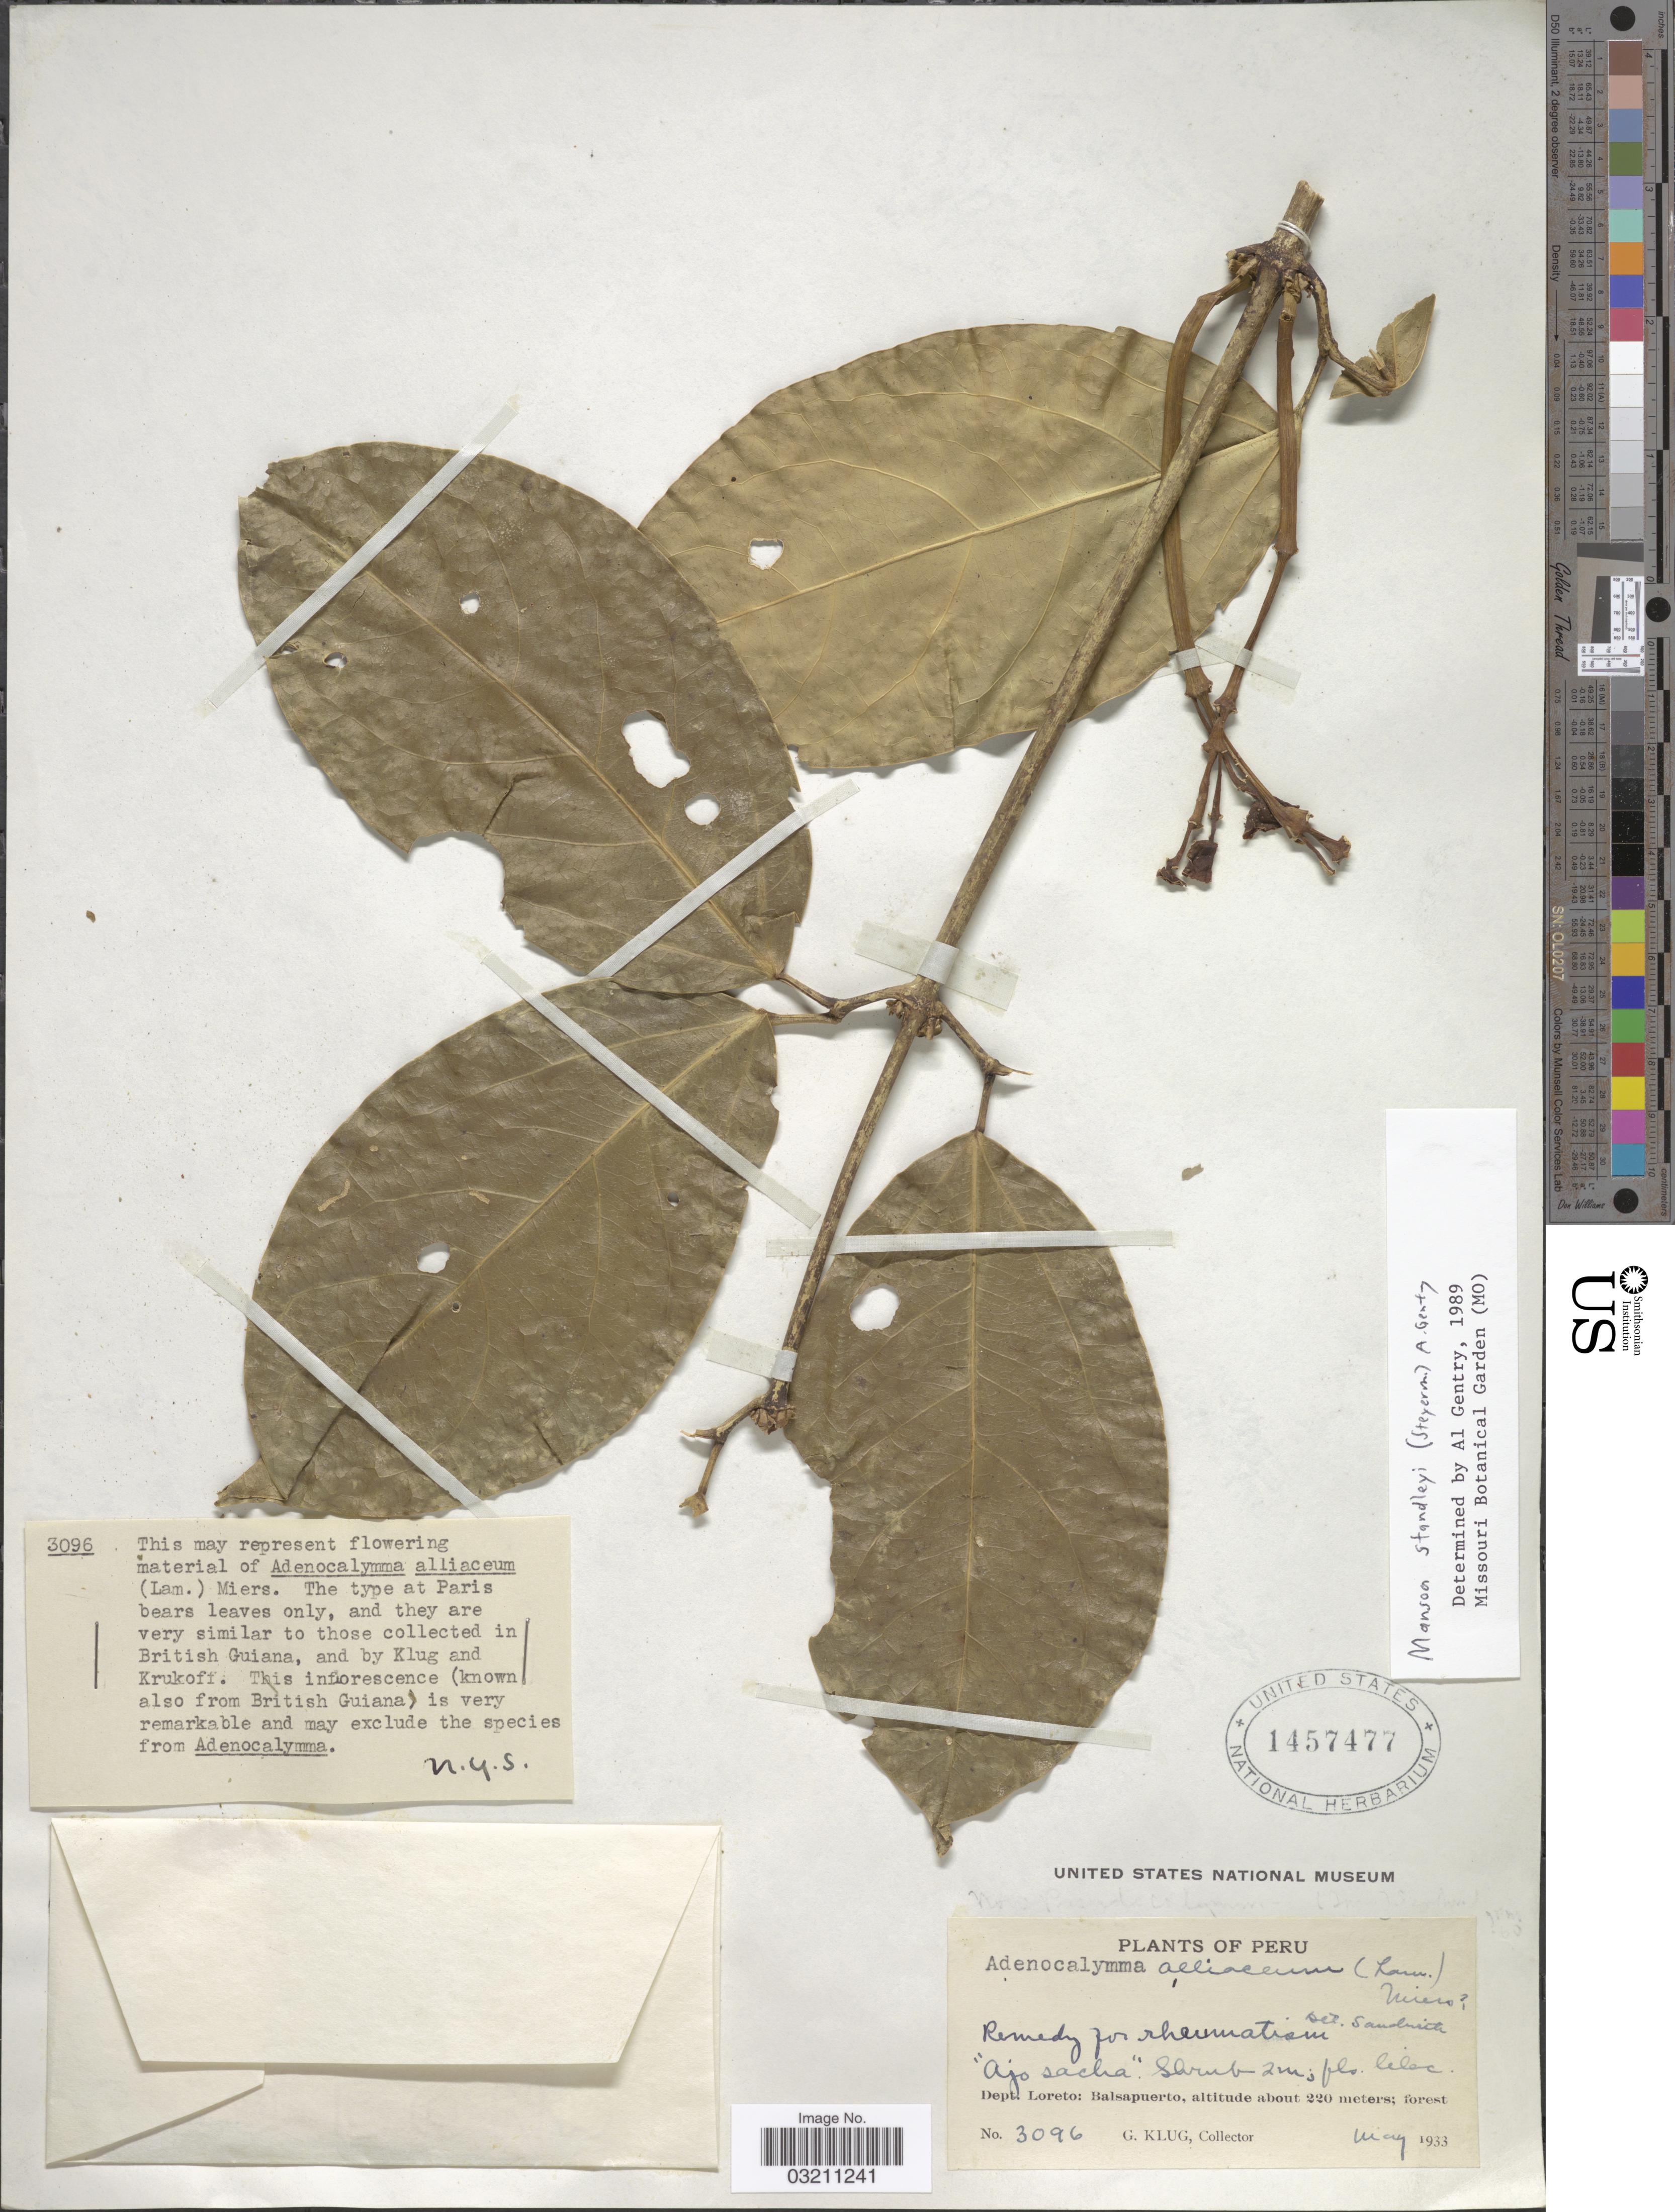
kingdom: Plantae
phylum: Tracheophyta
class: Magnoliopsida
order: Lamiales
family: Bignoniaceae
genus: Mansoa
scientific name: Mansoa standleyi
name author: (Steyerm.) A.H. Gentry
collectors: G. Klug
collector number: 3096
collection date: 1933-05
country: Peru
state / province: Loreto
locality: Dept. Loreto: Balsapuerto.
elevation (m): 220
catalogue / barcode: US 1457477